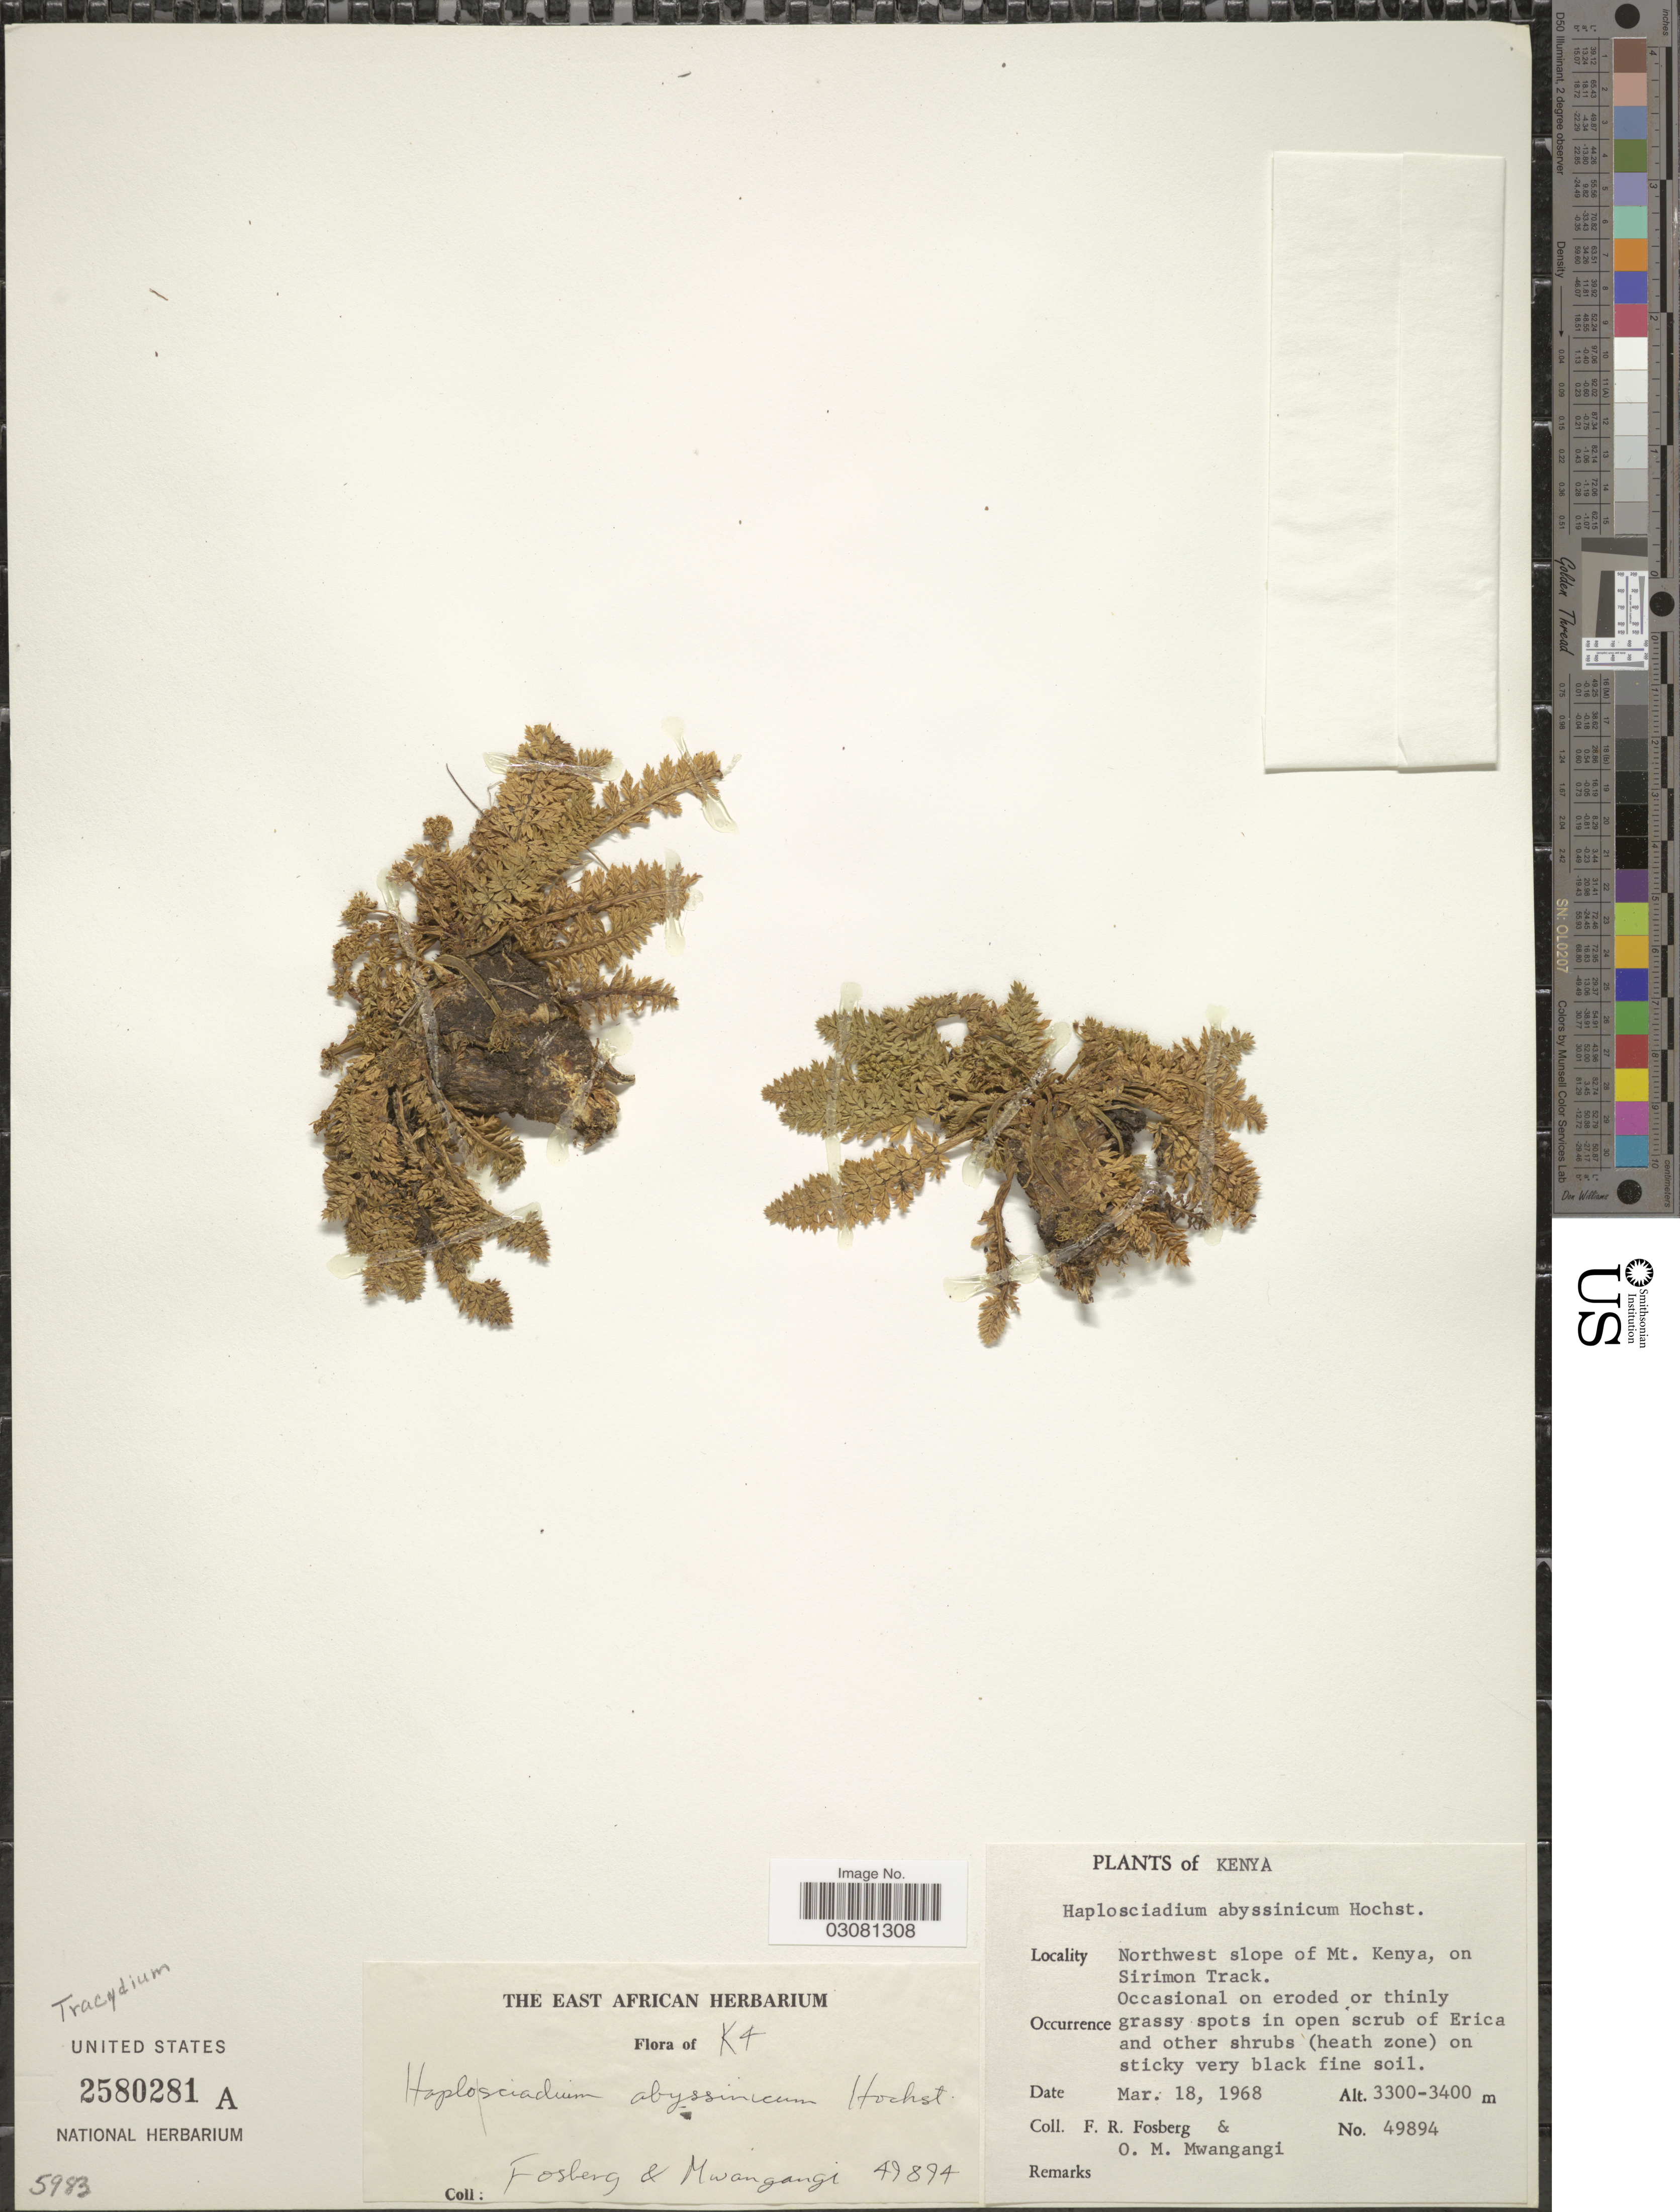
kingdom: Plantae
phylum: Tracheophyta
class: Magnoliopsida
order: Apiales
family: Apiaceae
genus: Trachydium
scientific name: Trachydium abyssinicum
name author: (Hochst.) Hiern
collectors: F. R. Fosberg & O. M. Mwangangi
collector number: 49894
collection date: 1968-03-18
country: Kenya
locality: Northwest slope of Mt. Kenya, on Sirimon Track.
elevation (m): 3300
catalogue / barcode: US 2580281A